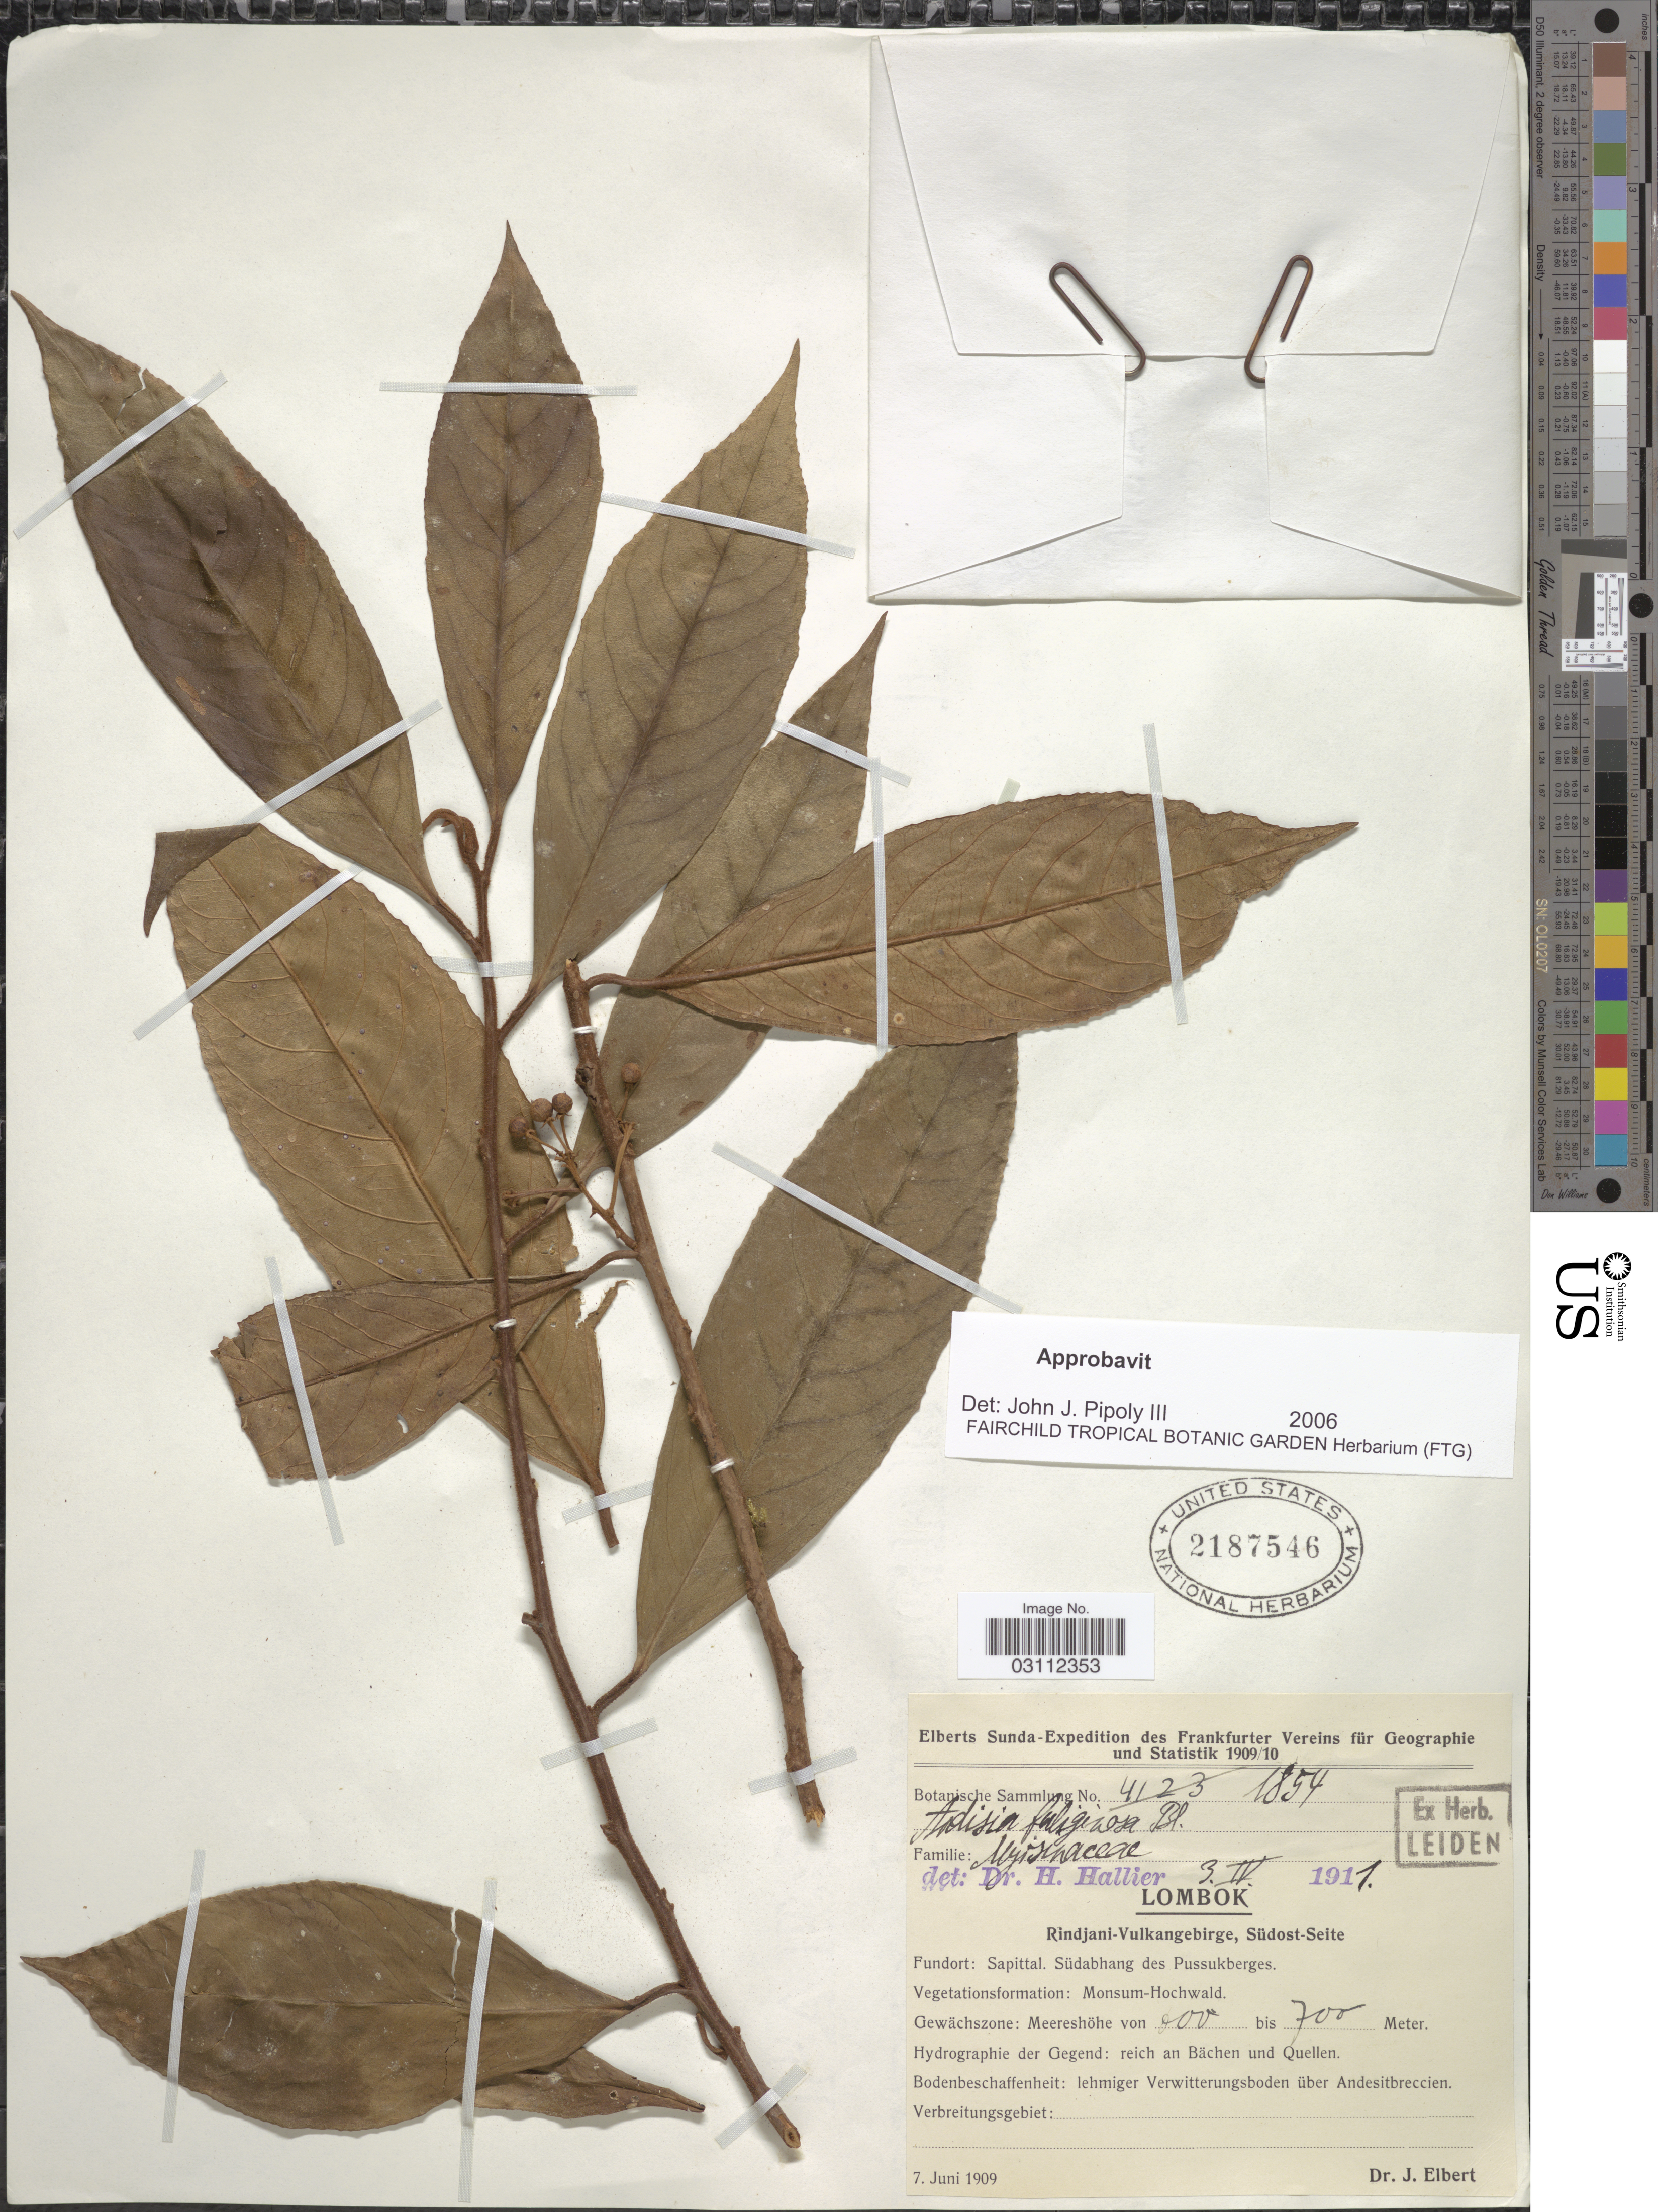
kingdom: Plantae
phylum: Tracheophyta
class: Magnoliopsida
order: Ericales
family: Primulaceae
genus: Ardisia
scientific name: Ardisia fuliginosa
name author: Blume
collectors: J. Elbert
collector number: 1854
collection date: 1909-06-07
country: Indonesia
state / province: Nusa Tenggara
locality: Lombok. Rindjani-Vulkangebirge, Südost-Seite. Sapittal. Südabhang des Pussukberges.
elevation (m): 700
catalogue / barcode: US 2187546